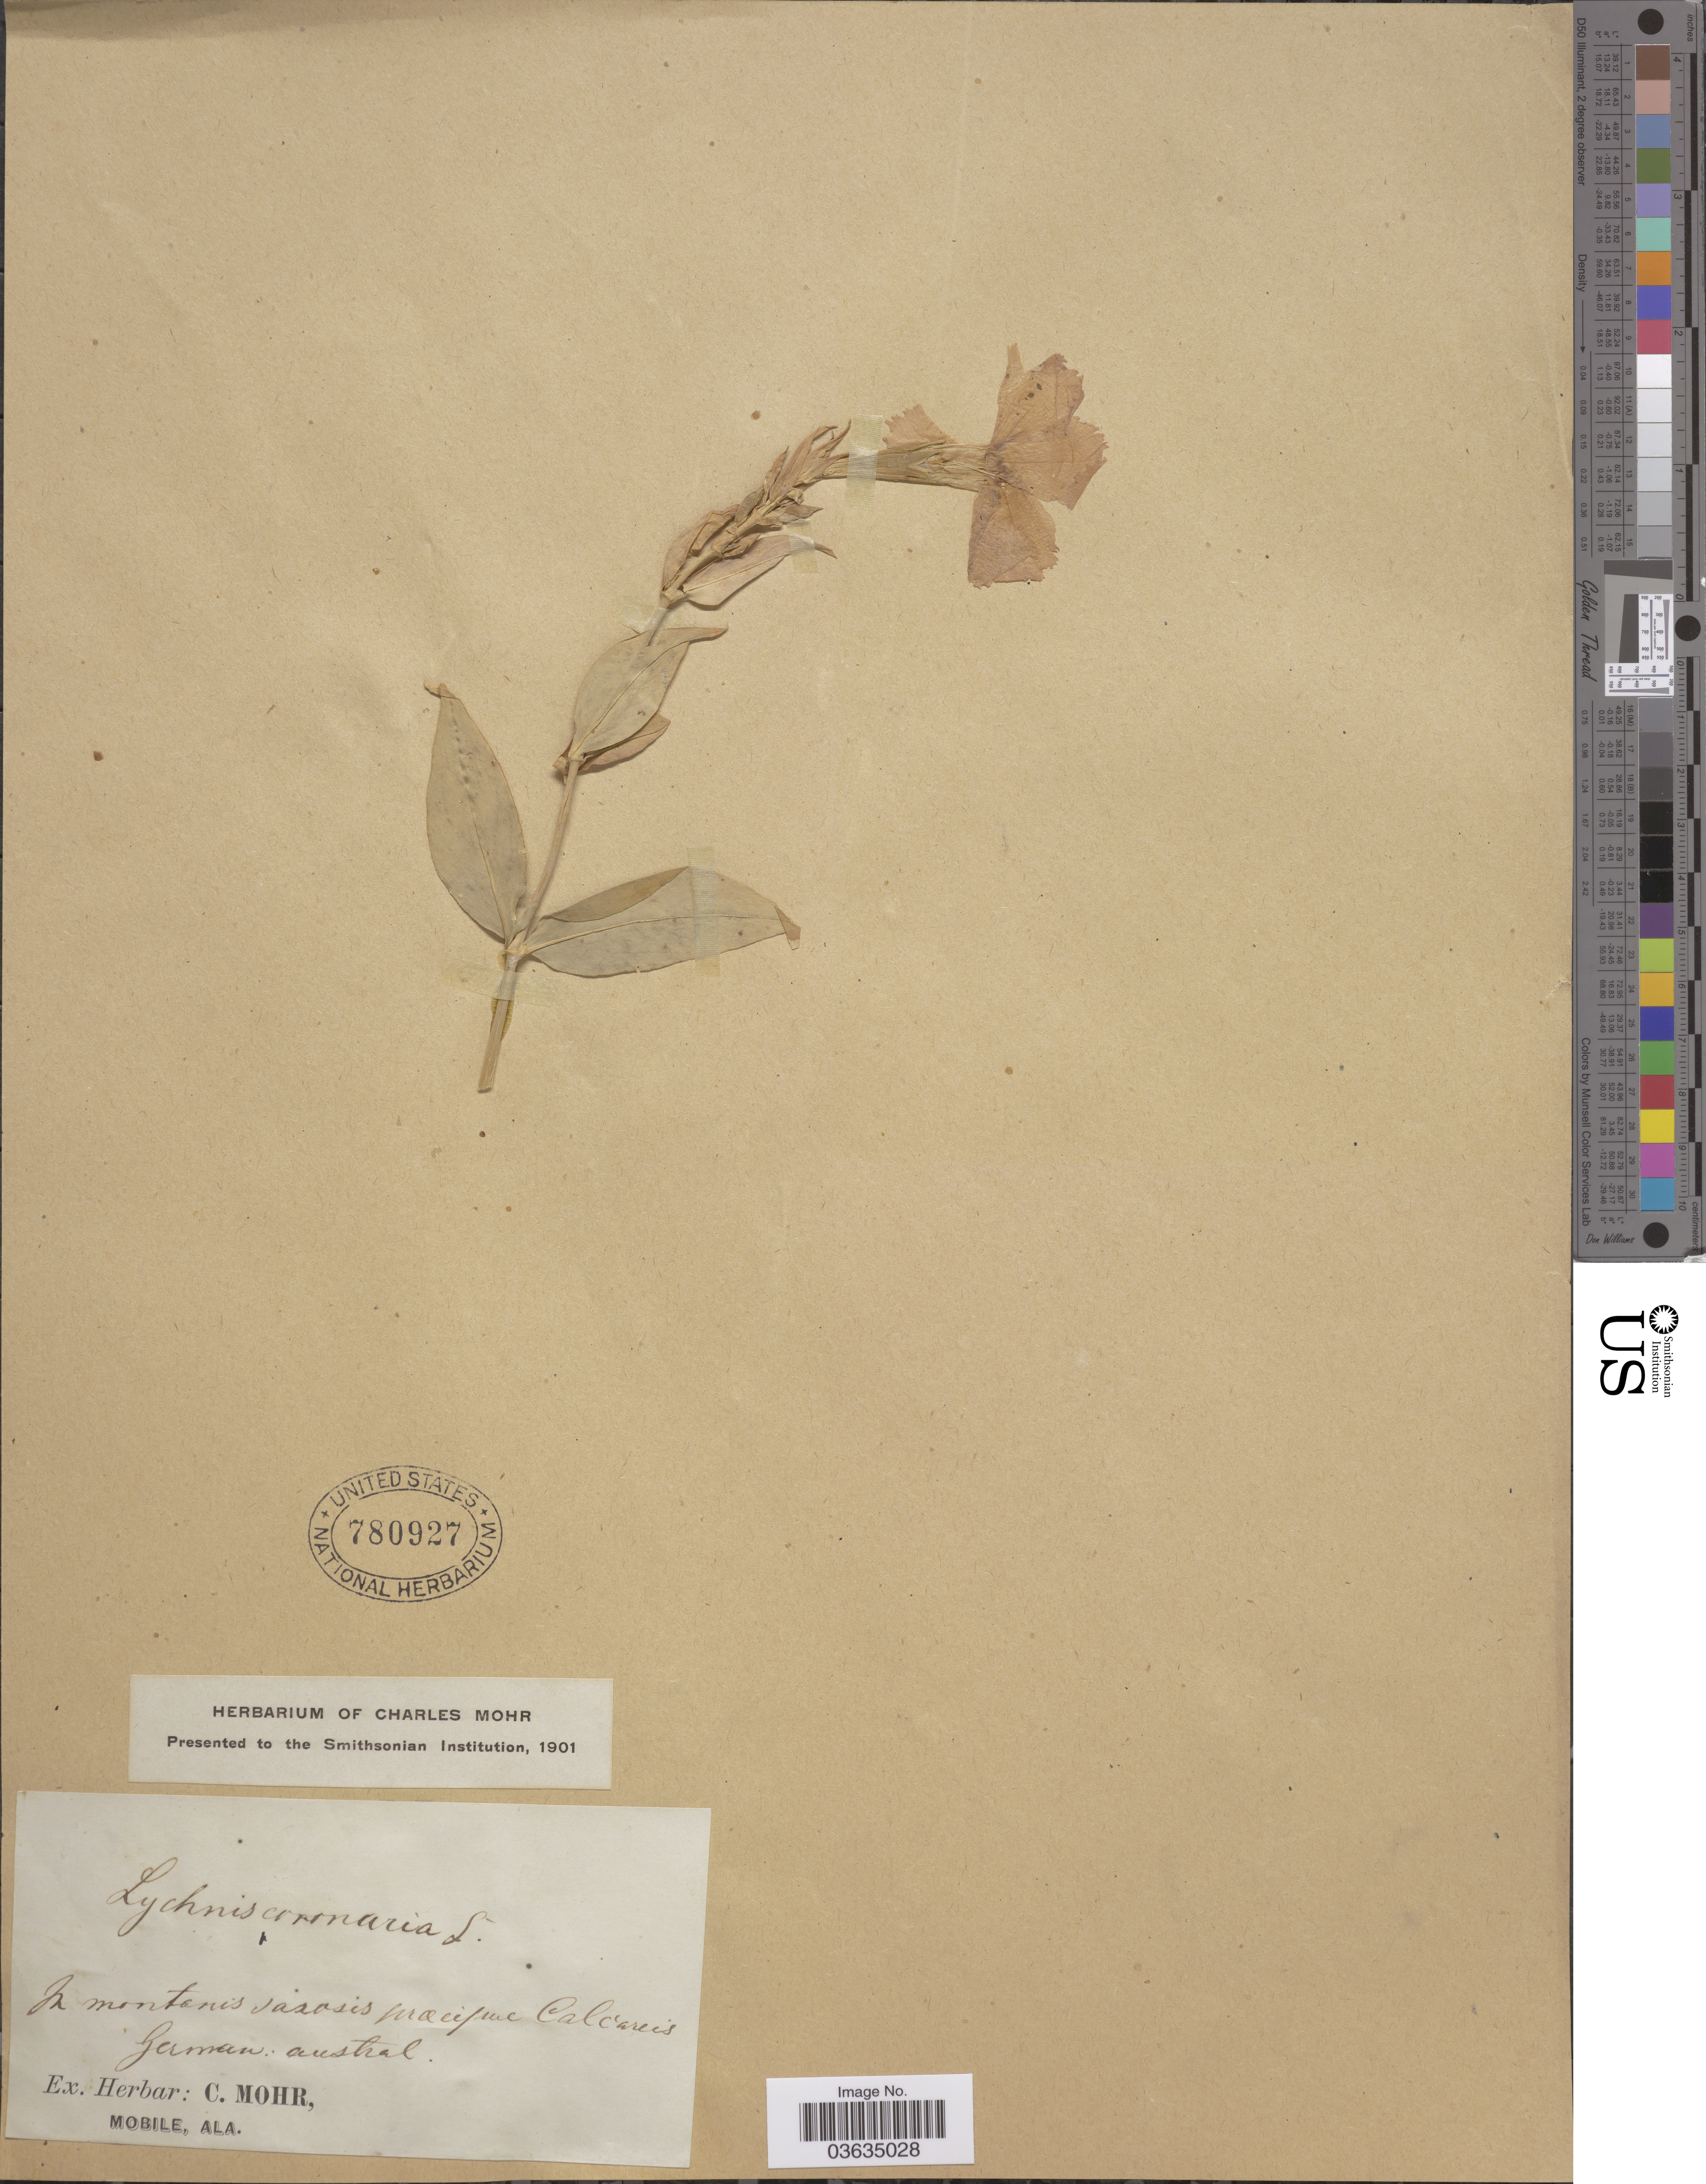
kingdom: Plantae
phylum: Tracheophyta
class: Magnoliopsida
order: Caryophyllales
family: Caryophyllaceae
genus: Silene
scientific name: Silene coronaria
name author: (L.) Clairv.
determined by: Strong, Mark T., (BOT), Smithsonian Institution - National Museum of Natural History (UNITED STATES)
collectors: ex herb. C. Mohr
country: Germany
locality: In montanis saxosis præcpine [interpreted] Calcareis German: austral.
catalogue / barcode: US 780927